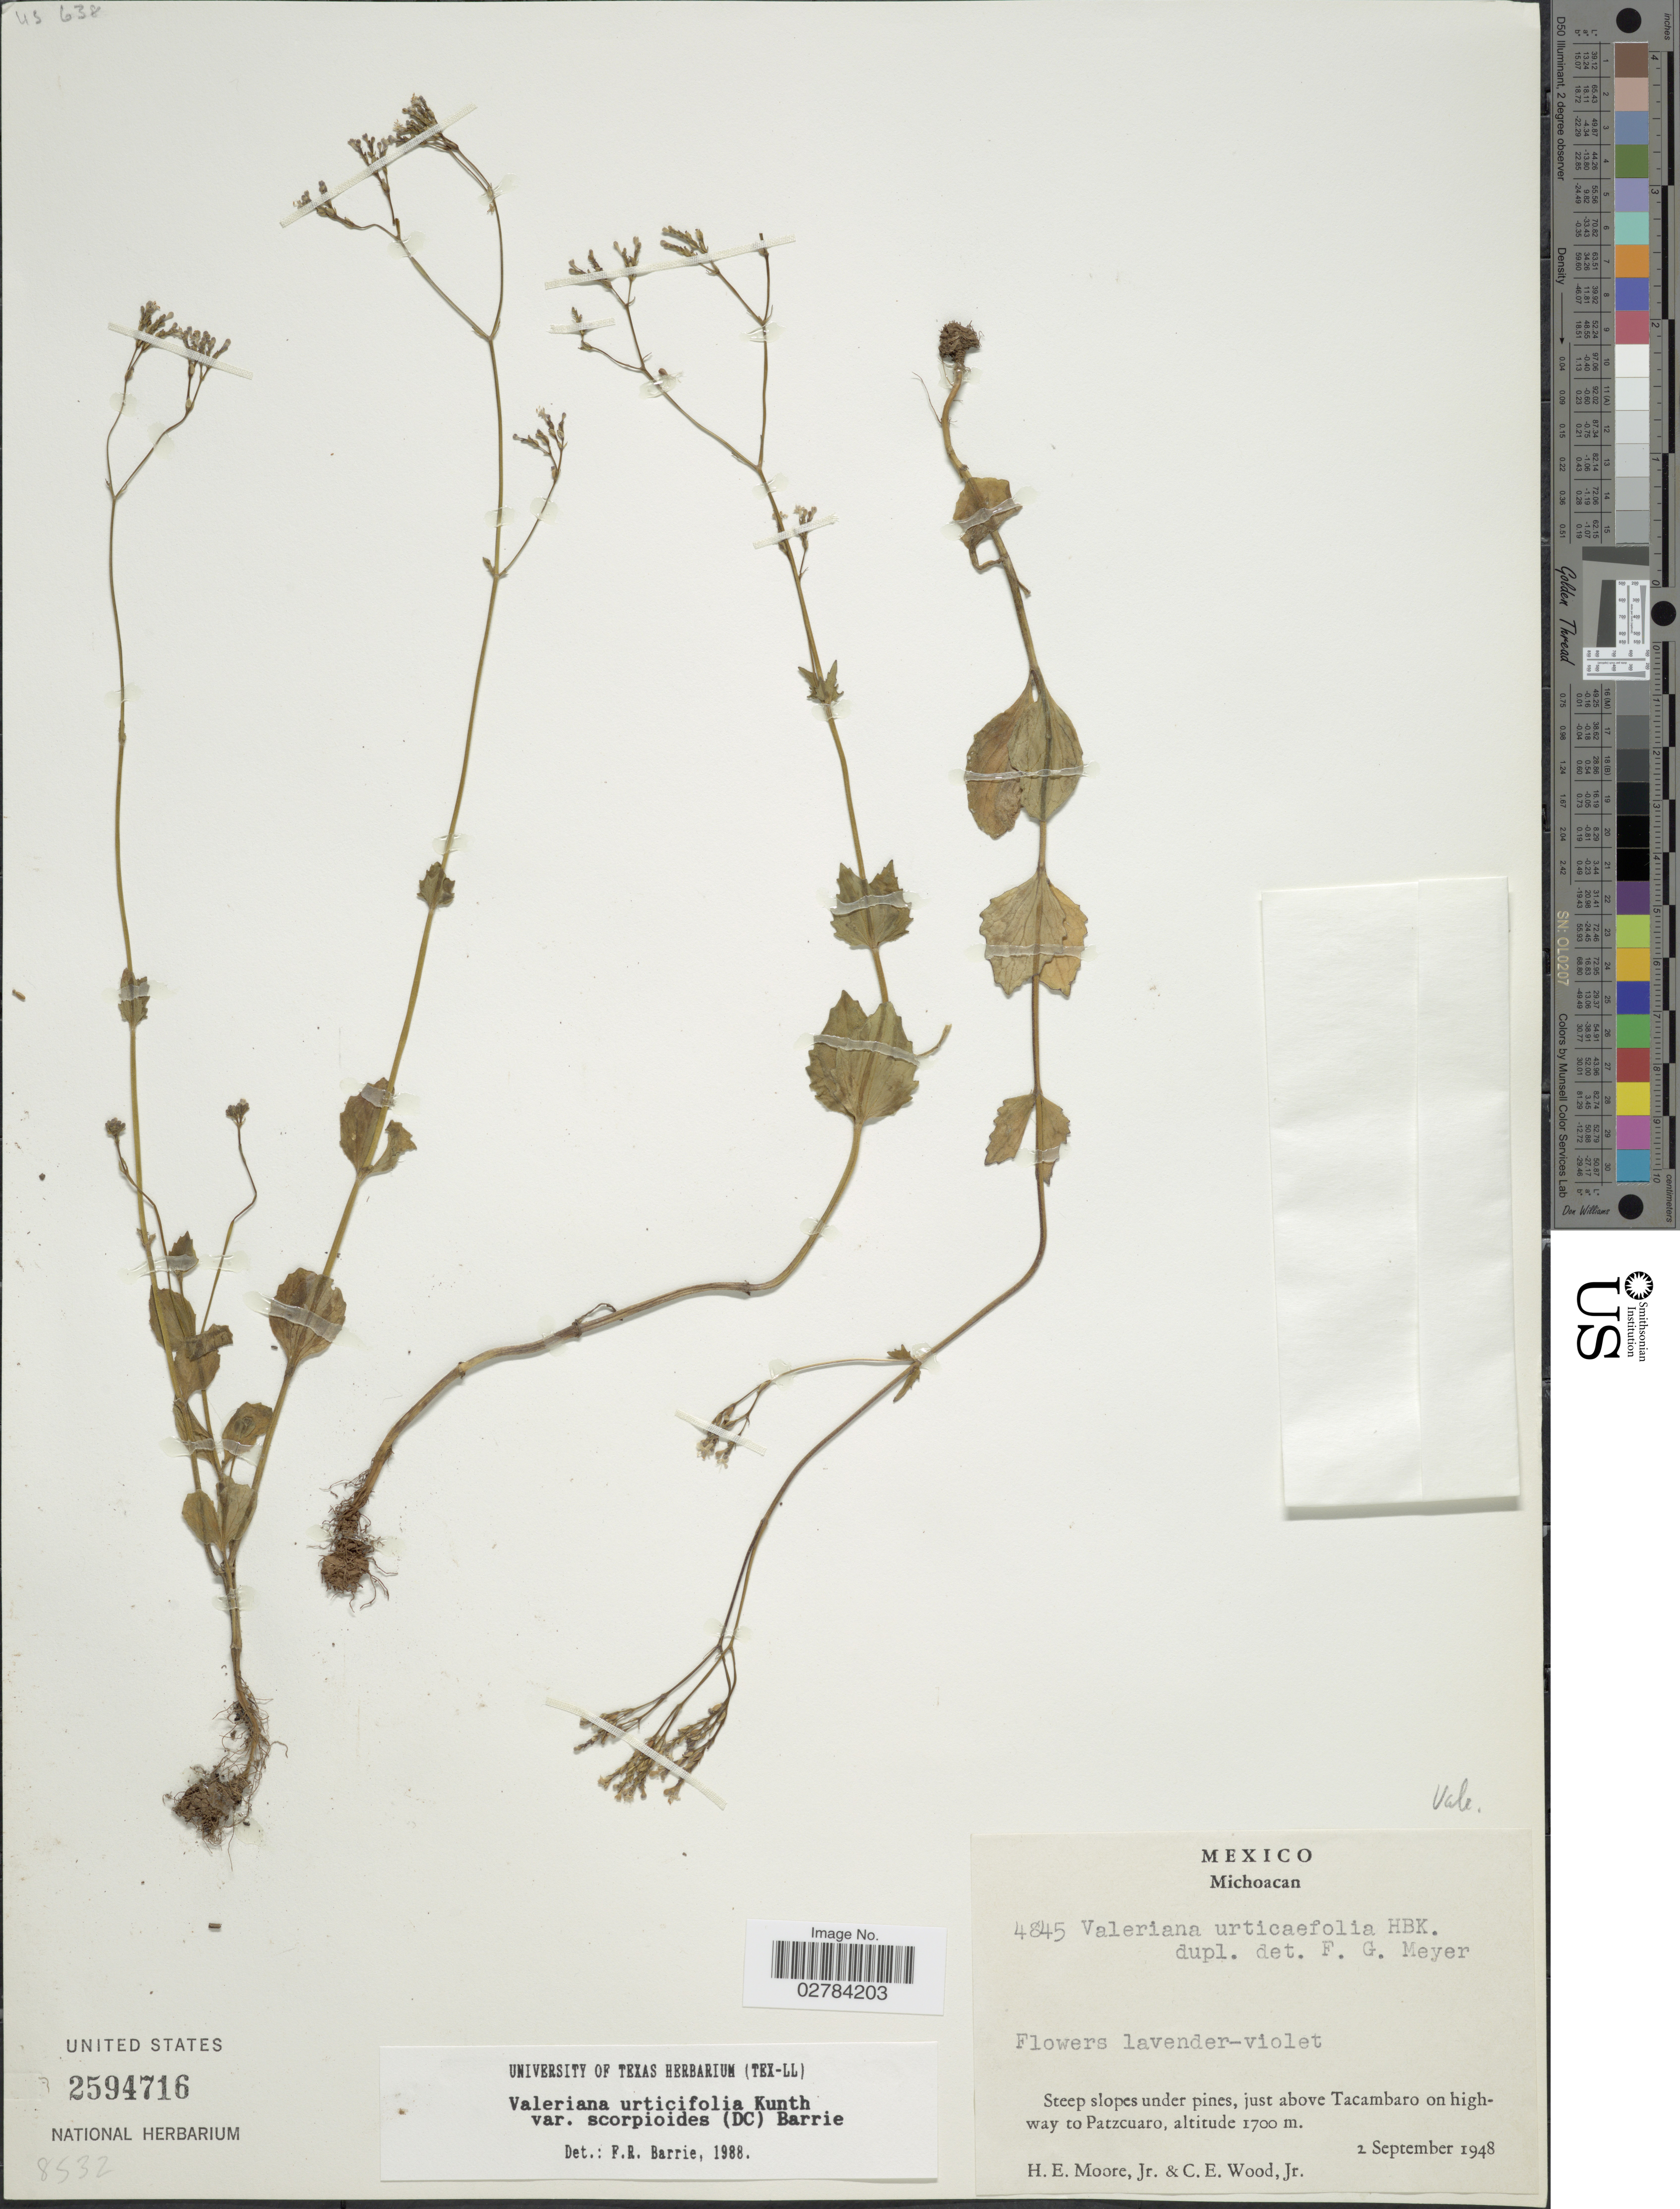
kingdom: Plantae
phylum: Tracheophyta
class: Magnoliopsida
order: Dipsacales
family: Caprifoliaceae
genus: Valeriana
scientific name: Valeriana urticifolia var. scorpioides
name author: (DC.) Barrie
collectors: H. Moore & C. Wood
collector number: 4845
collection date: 1948-09-02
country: Mexico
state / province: Michoacán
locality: Steep slopes under pines, just above Tacambaro on highway to Patzcuaro.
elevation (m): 1700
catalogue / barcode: US 2594716